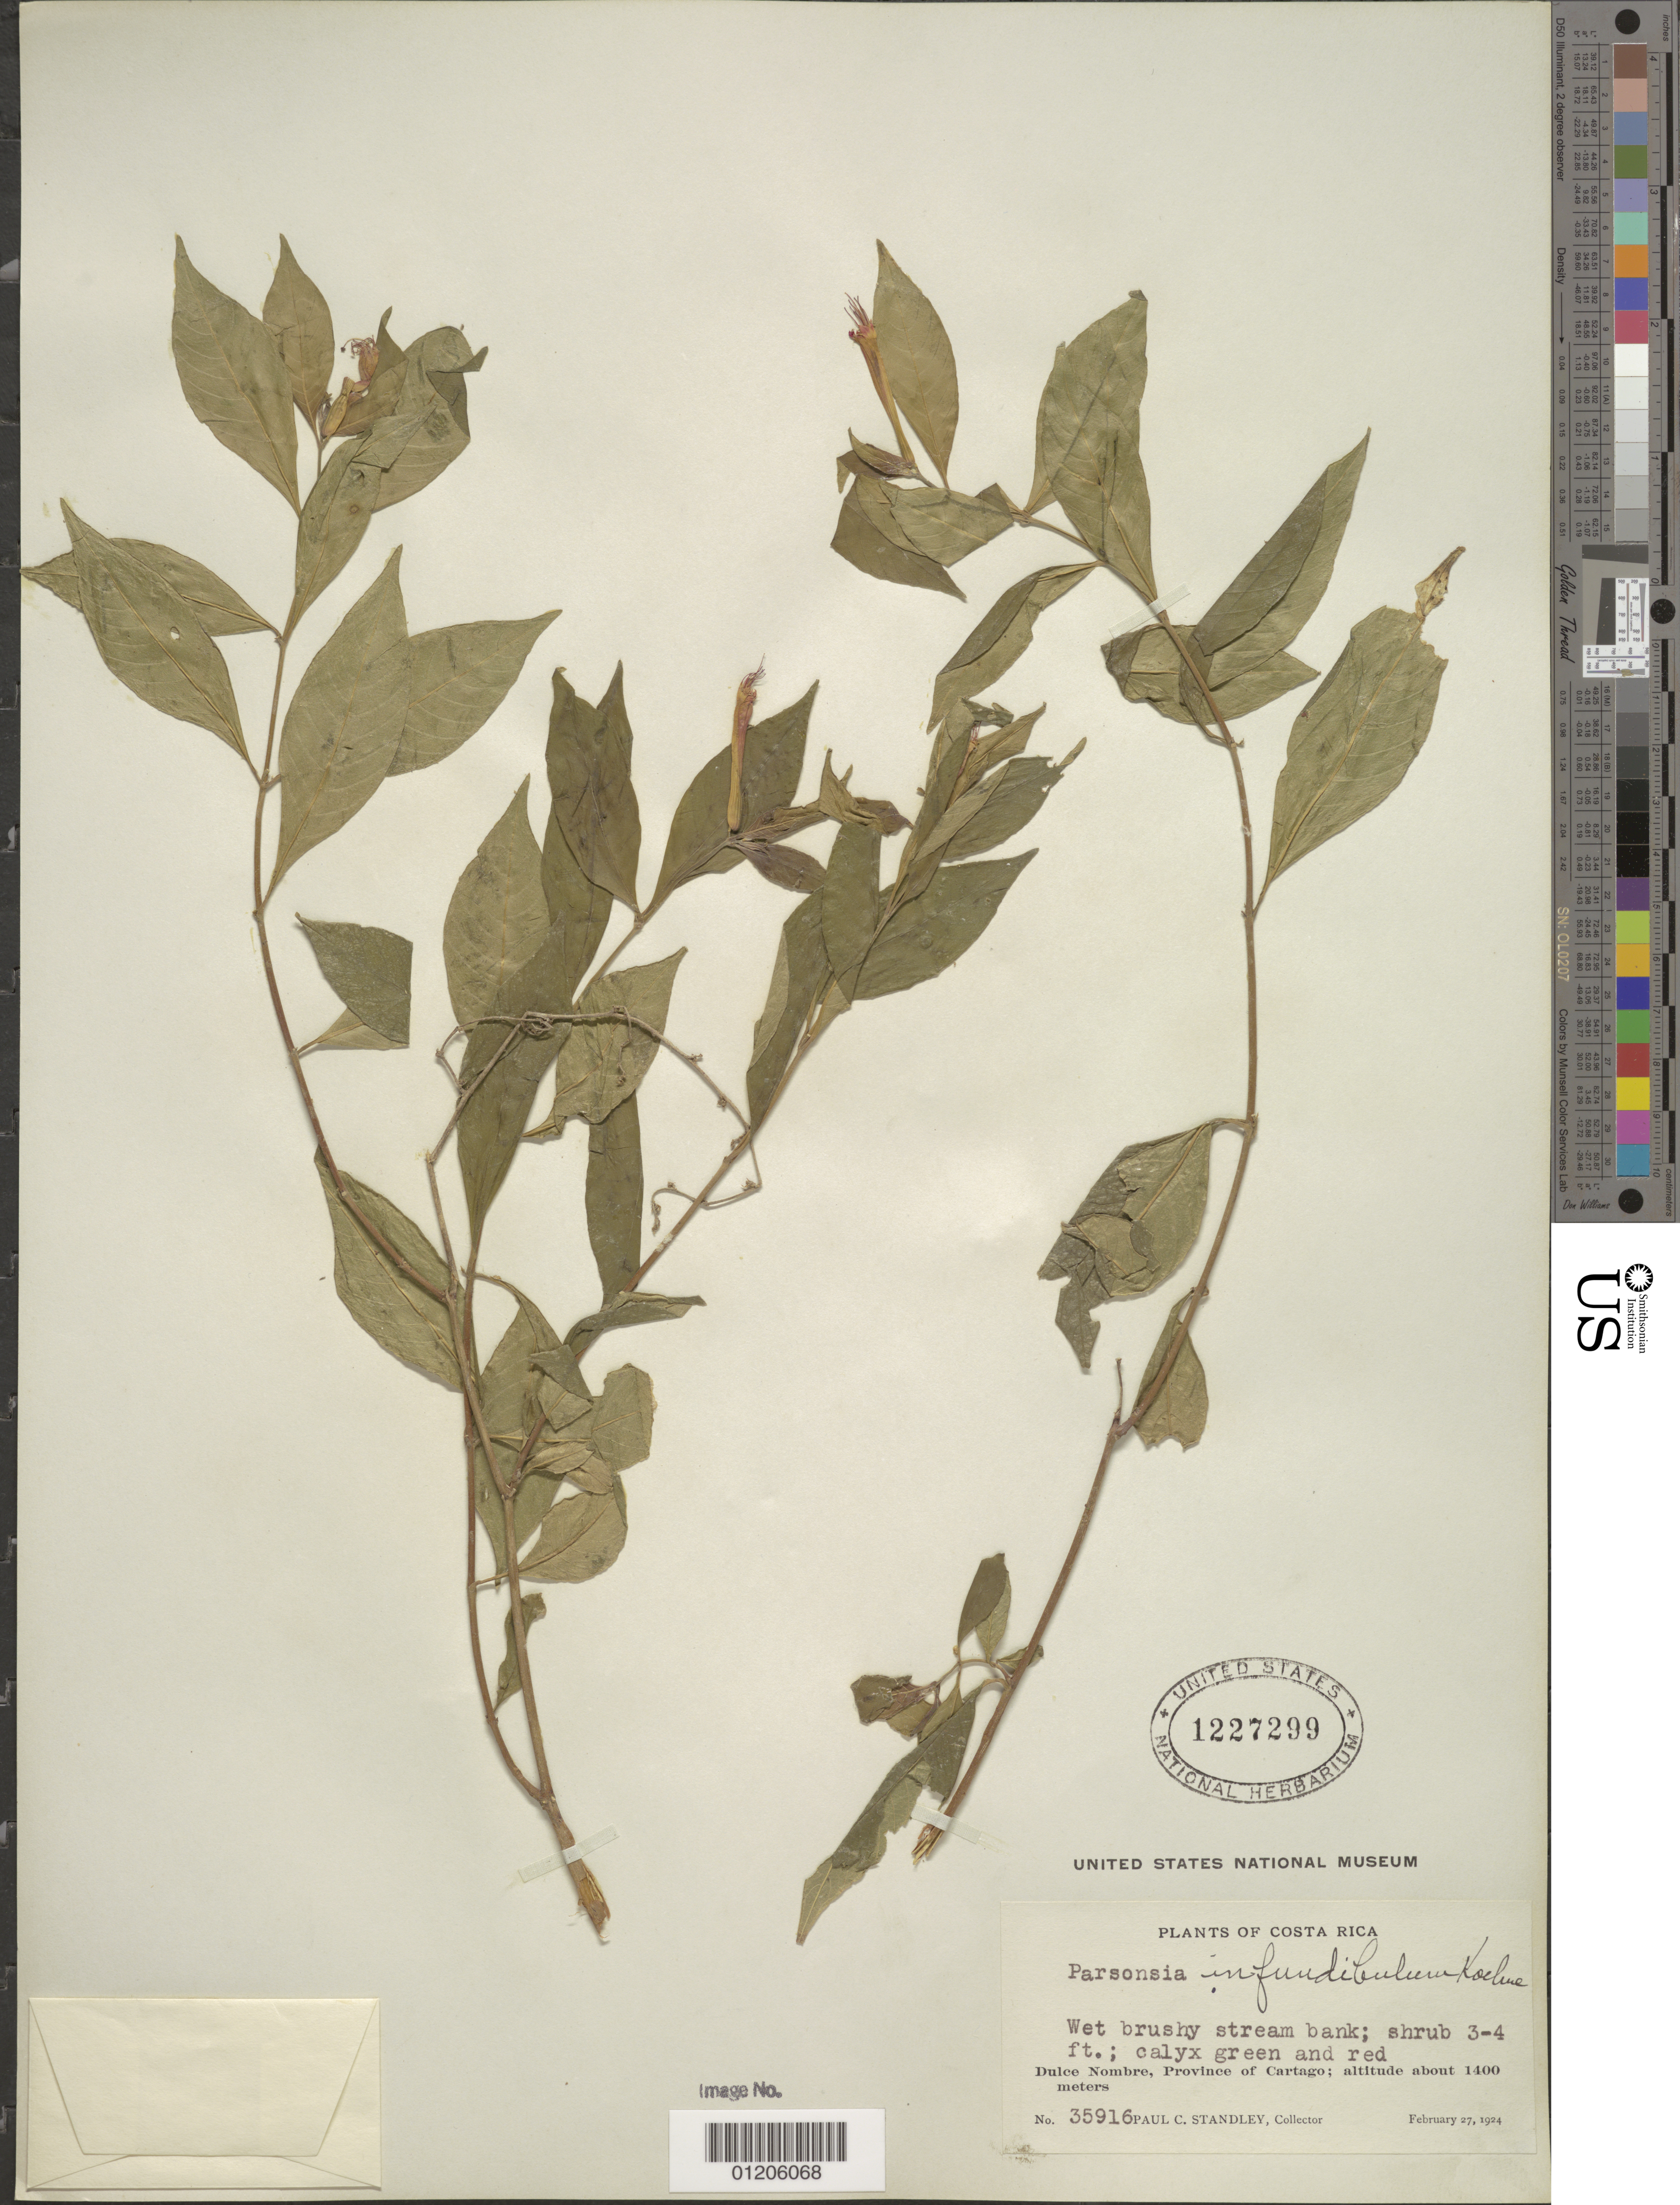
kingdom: Plantae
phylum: Tracheophyta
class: Magnoliopsida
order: Myrtales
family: Lythraceae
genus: Cuphea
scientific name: Cuphea infundibulum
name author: Koehne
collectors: P. C. Standley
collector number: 35916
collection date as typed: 27 Feb 1924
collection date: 1924-02-27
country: Costa Rica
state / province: Cartago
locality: Dulce Nombre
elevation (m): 1400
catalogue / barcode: US 1227299